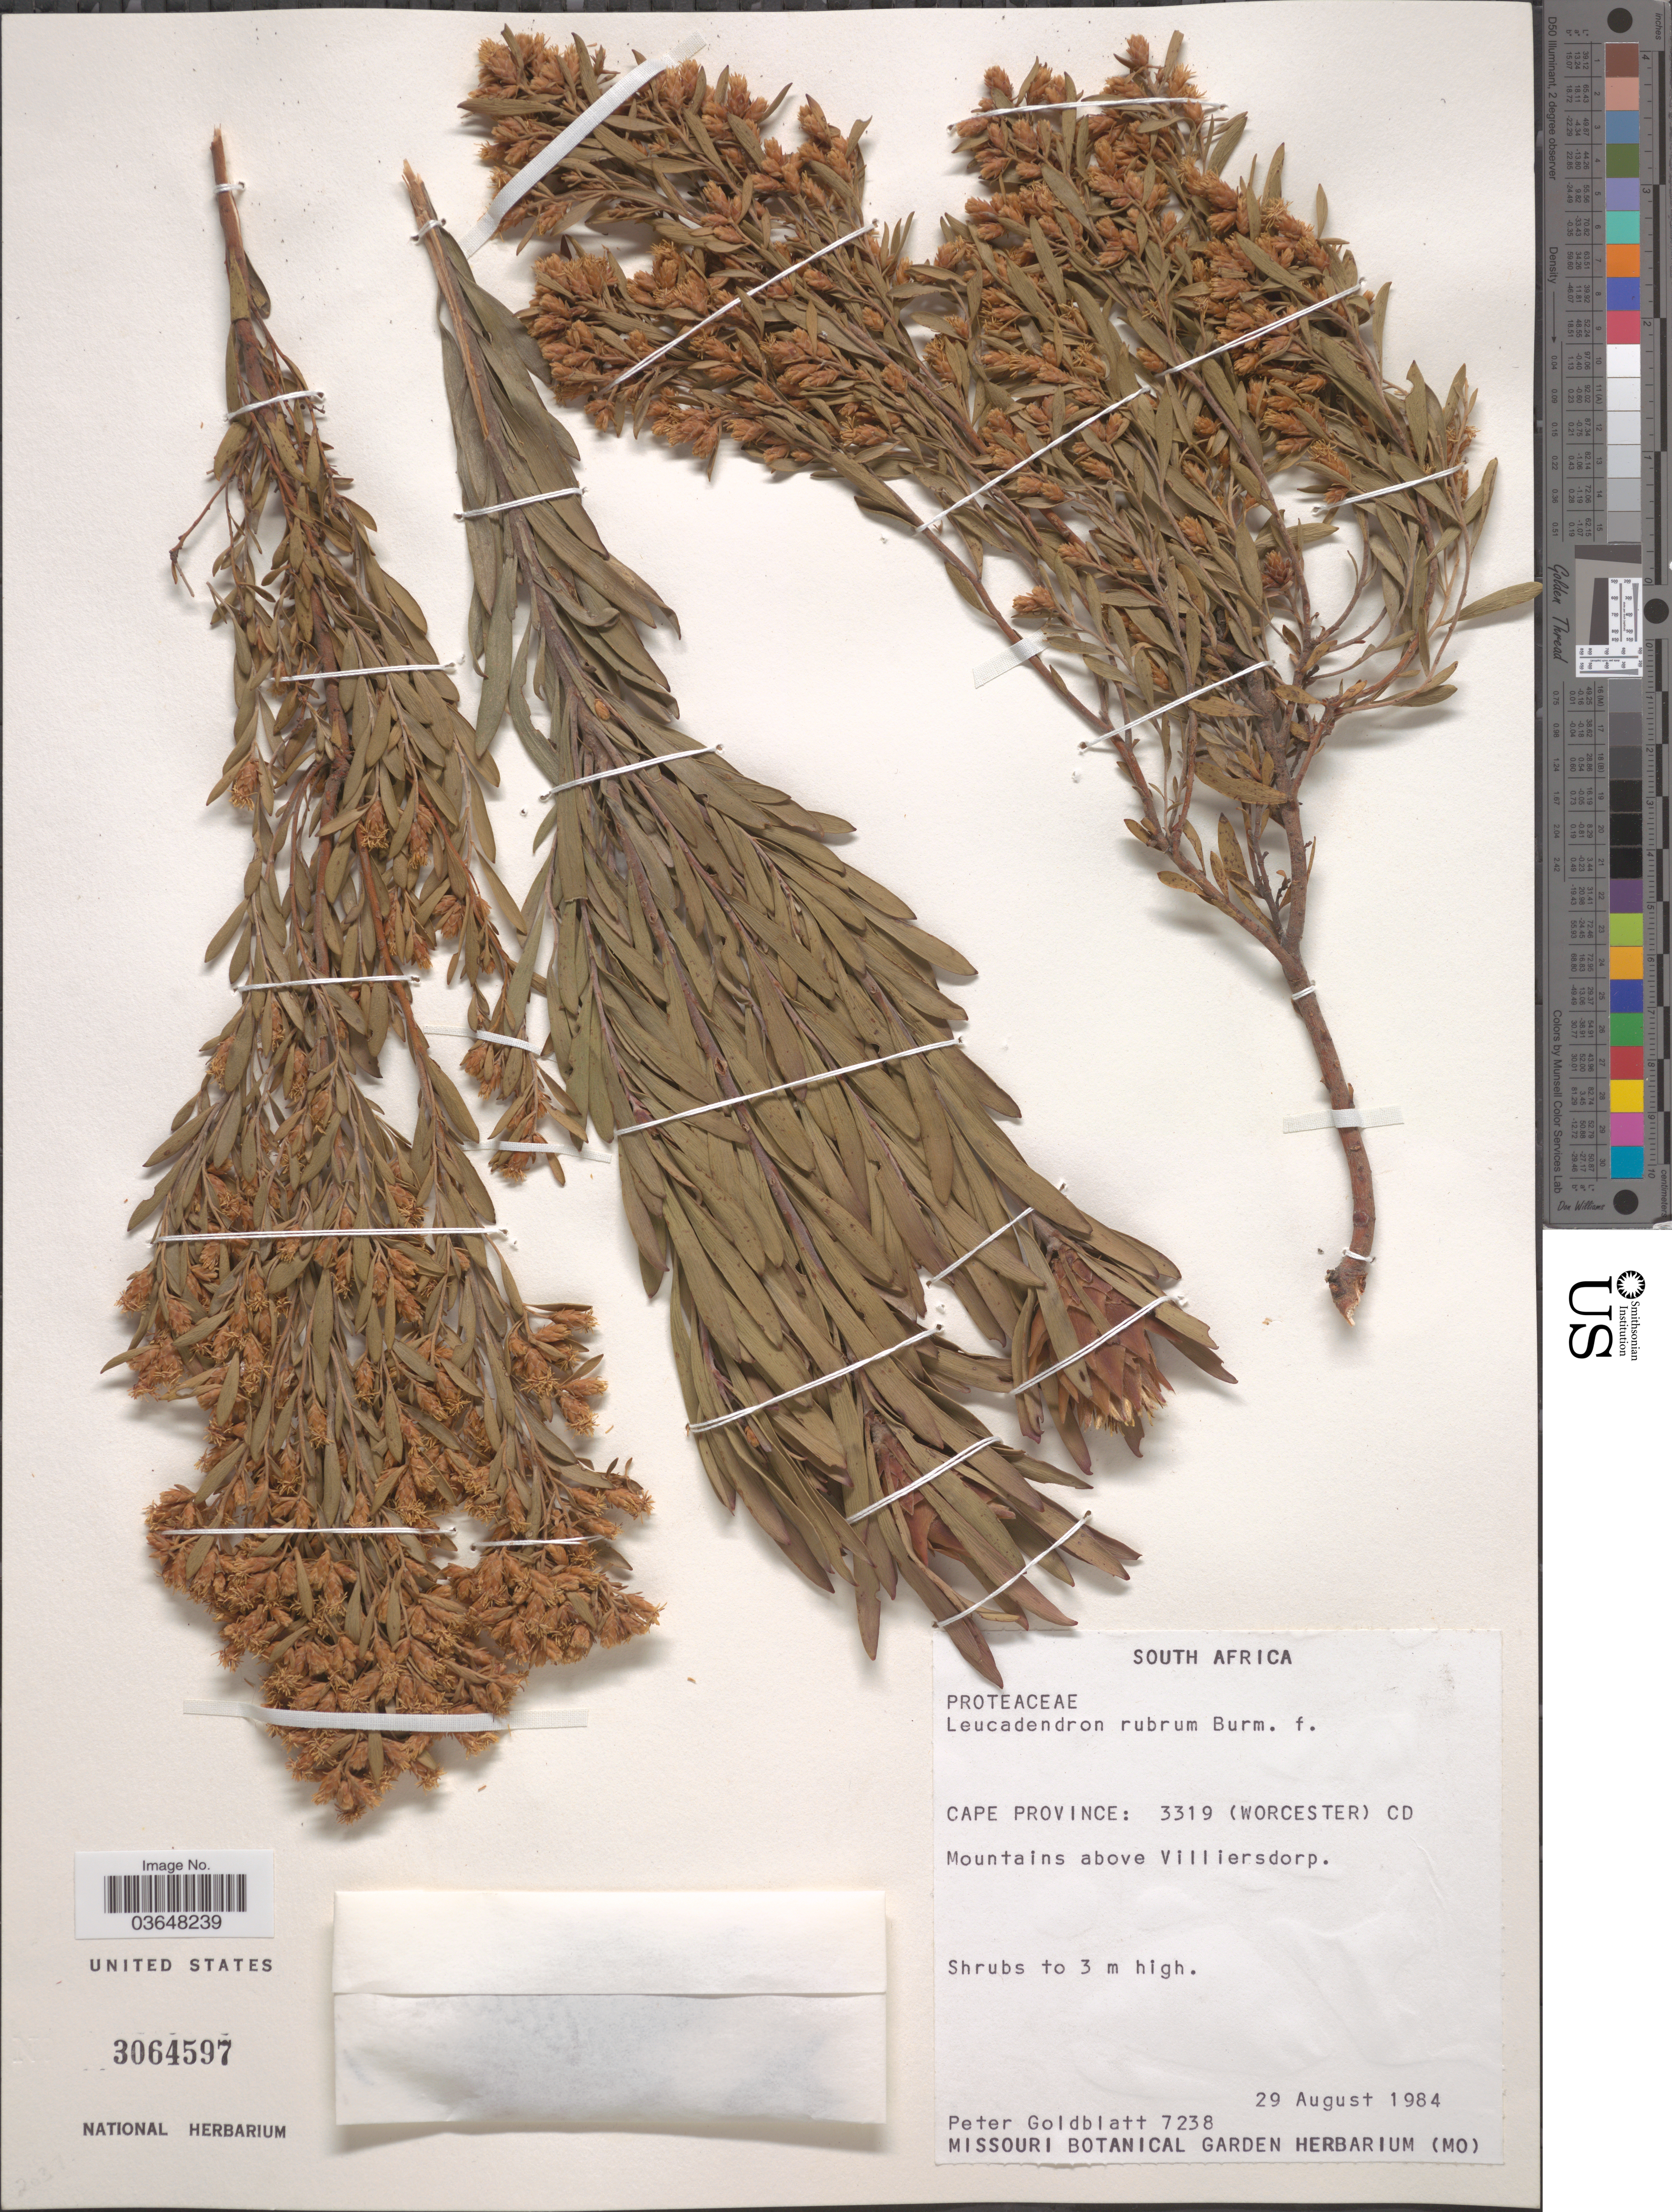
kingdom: Plantae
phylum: Tracheophyta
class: Magnoliopsida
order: Proteales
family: Proteaceae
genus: Leucadendron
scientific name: Leucadendron rubrum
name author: Burm. f.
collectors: P. Goldblatt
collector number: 7238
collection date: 1984-08-29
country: South Africa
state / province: Western Cape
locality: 3319 ( Worcester) CD. Mountains above Villiersdorp.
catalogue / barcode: US 3064597